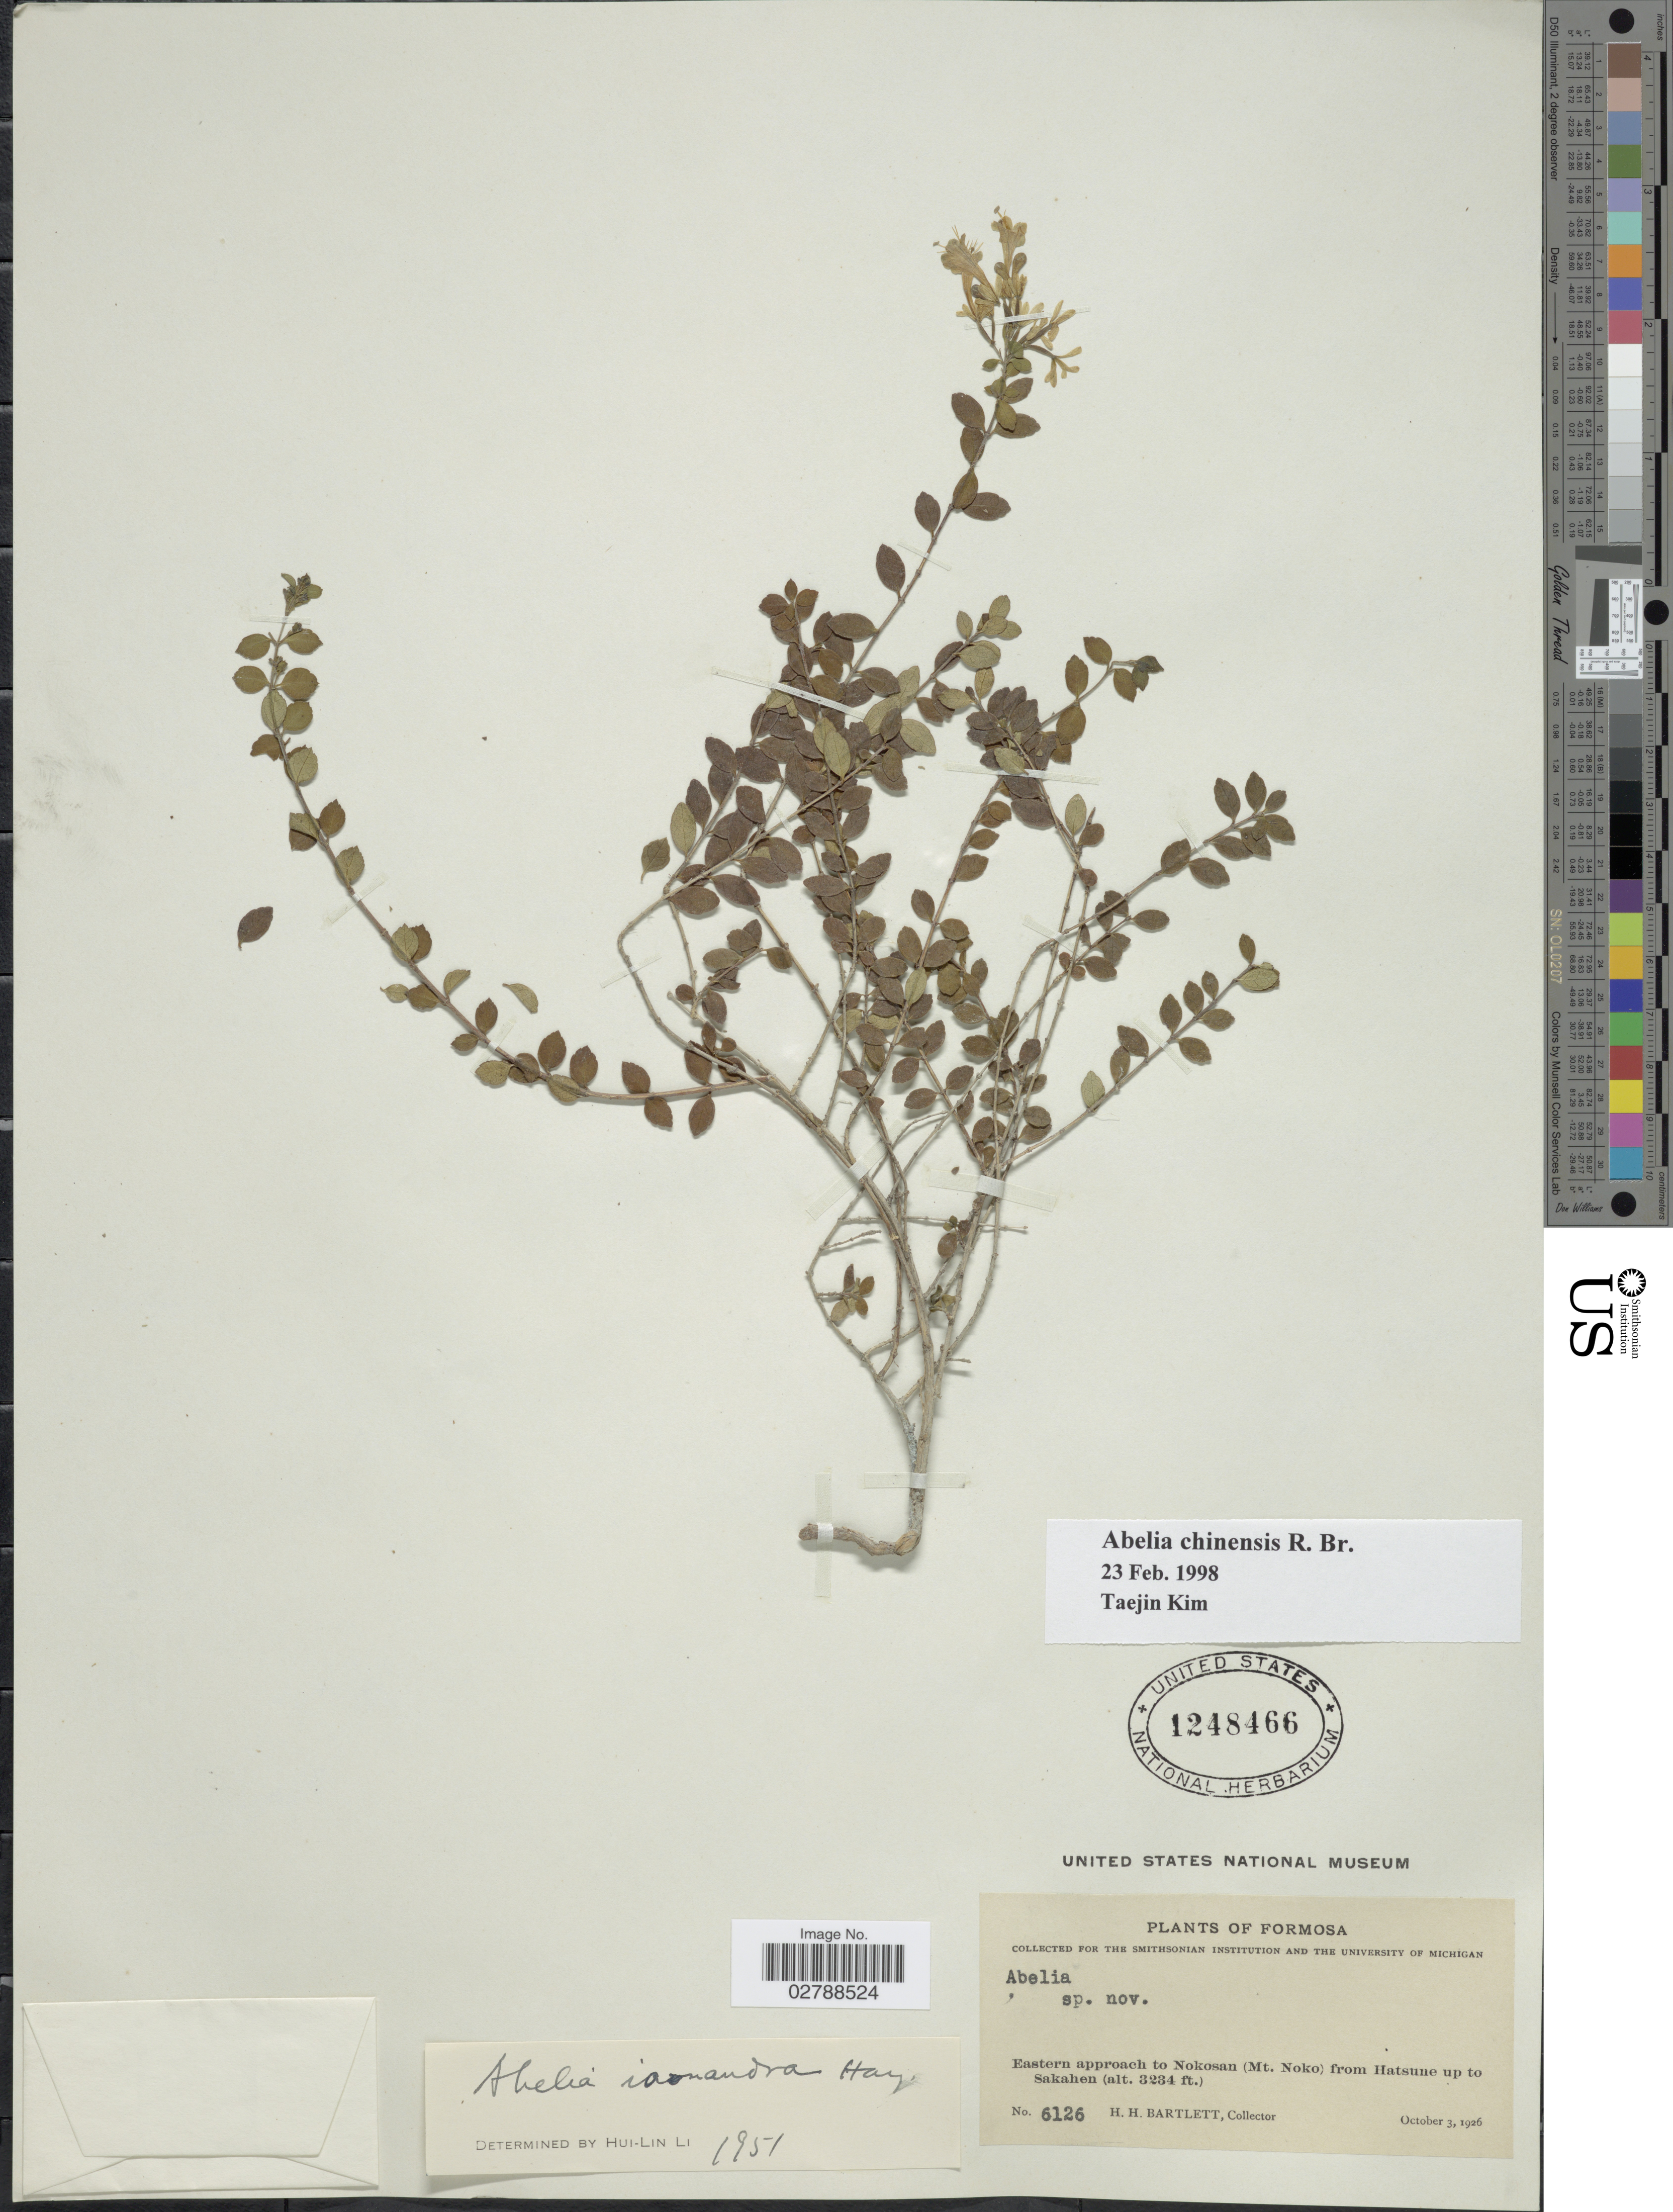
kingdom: Plantae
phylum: Tracheophyta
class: Magnoliopsida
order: Dipsacales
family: Caprifoliaceae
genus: Abelia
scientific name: Abelia chinensis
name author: R. Br.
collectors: H. H. Bartlett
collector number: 6126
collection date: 1926-10-03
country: Taiwan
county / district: Hualien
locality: Formosa. Eastern approach to Nokosan (Mt. Noko) from Hatsune up to Sakahen.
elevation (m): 986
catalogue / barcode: US 1248466